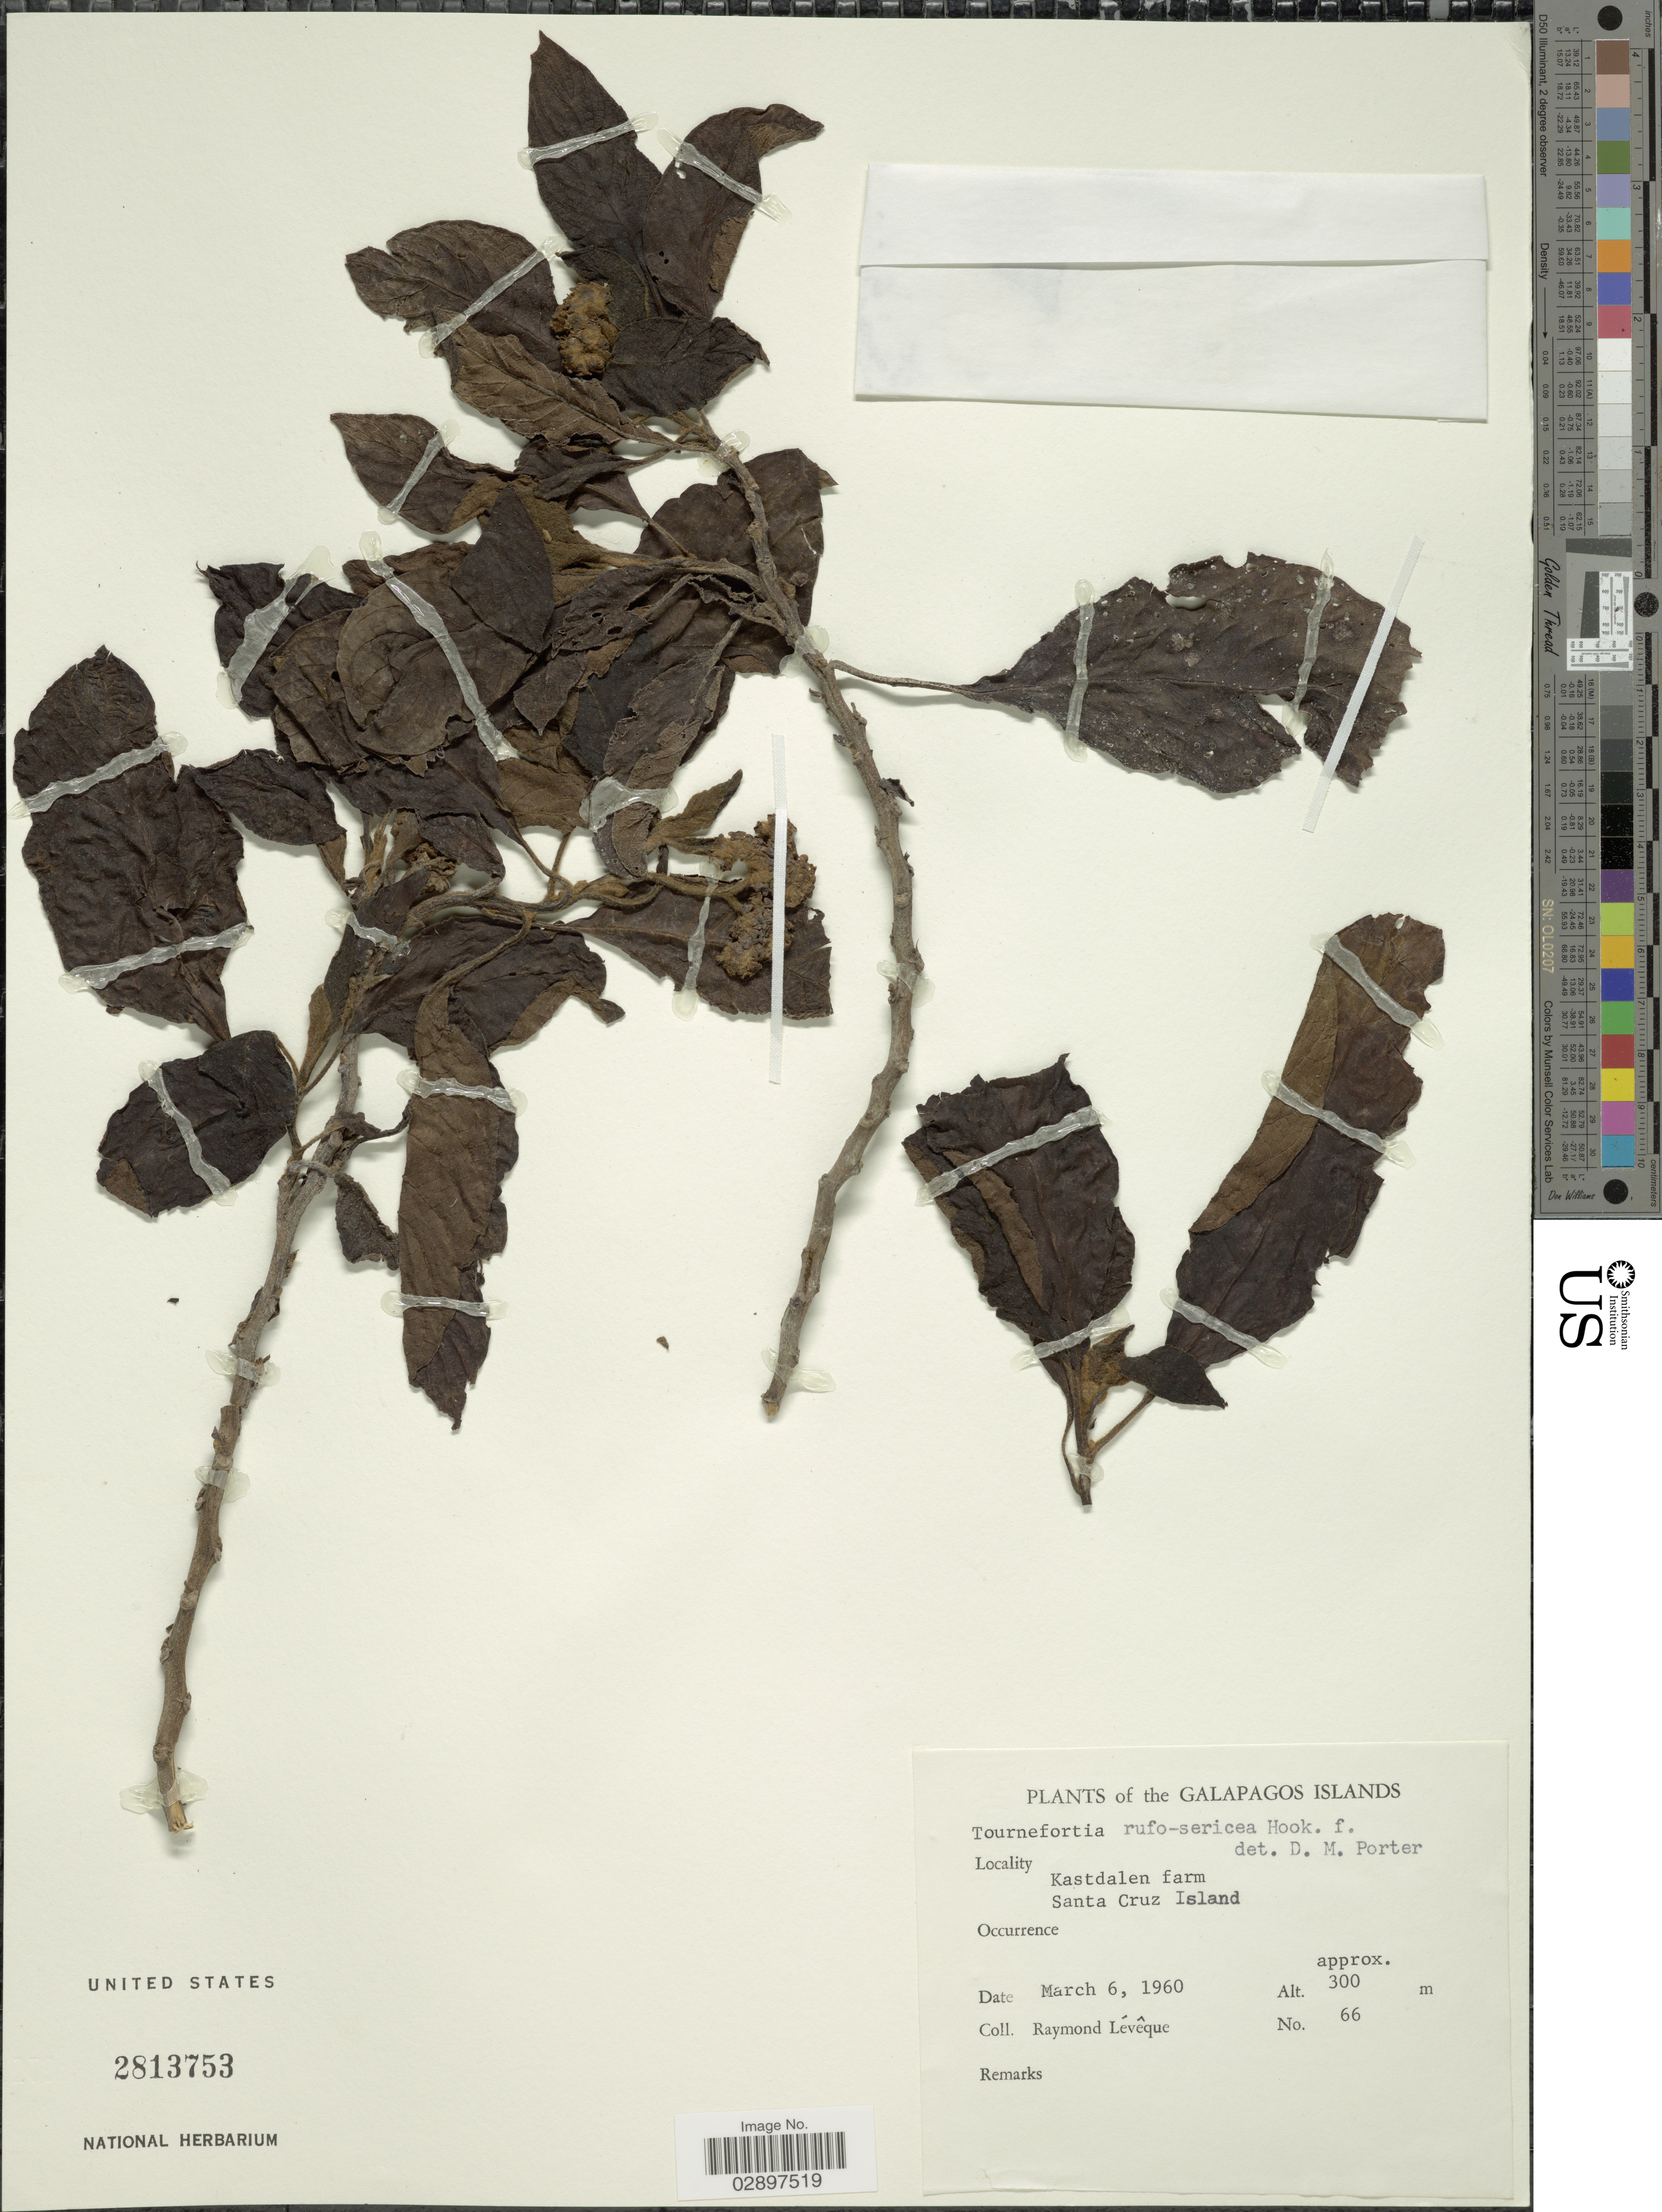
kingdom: Plantae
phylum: Tracheophyta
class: Magnoliopsida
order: Boraginales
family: Heliotropiaceae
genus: Tournefortia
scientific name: Tournefortia rufo-sericea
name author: Hook. f.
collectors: R. Lévêque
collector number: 66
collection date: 1960-03-06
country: Ecuador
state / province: Colón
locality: The Galapagos Islands. Kastdalen farm. Santa Cruz Island.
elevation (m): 300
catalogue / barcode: US 2813753